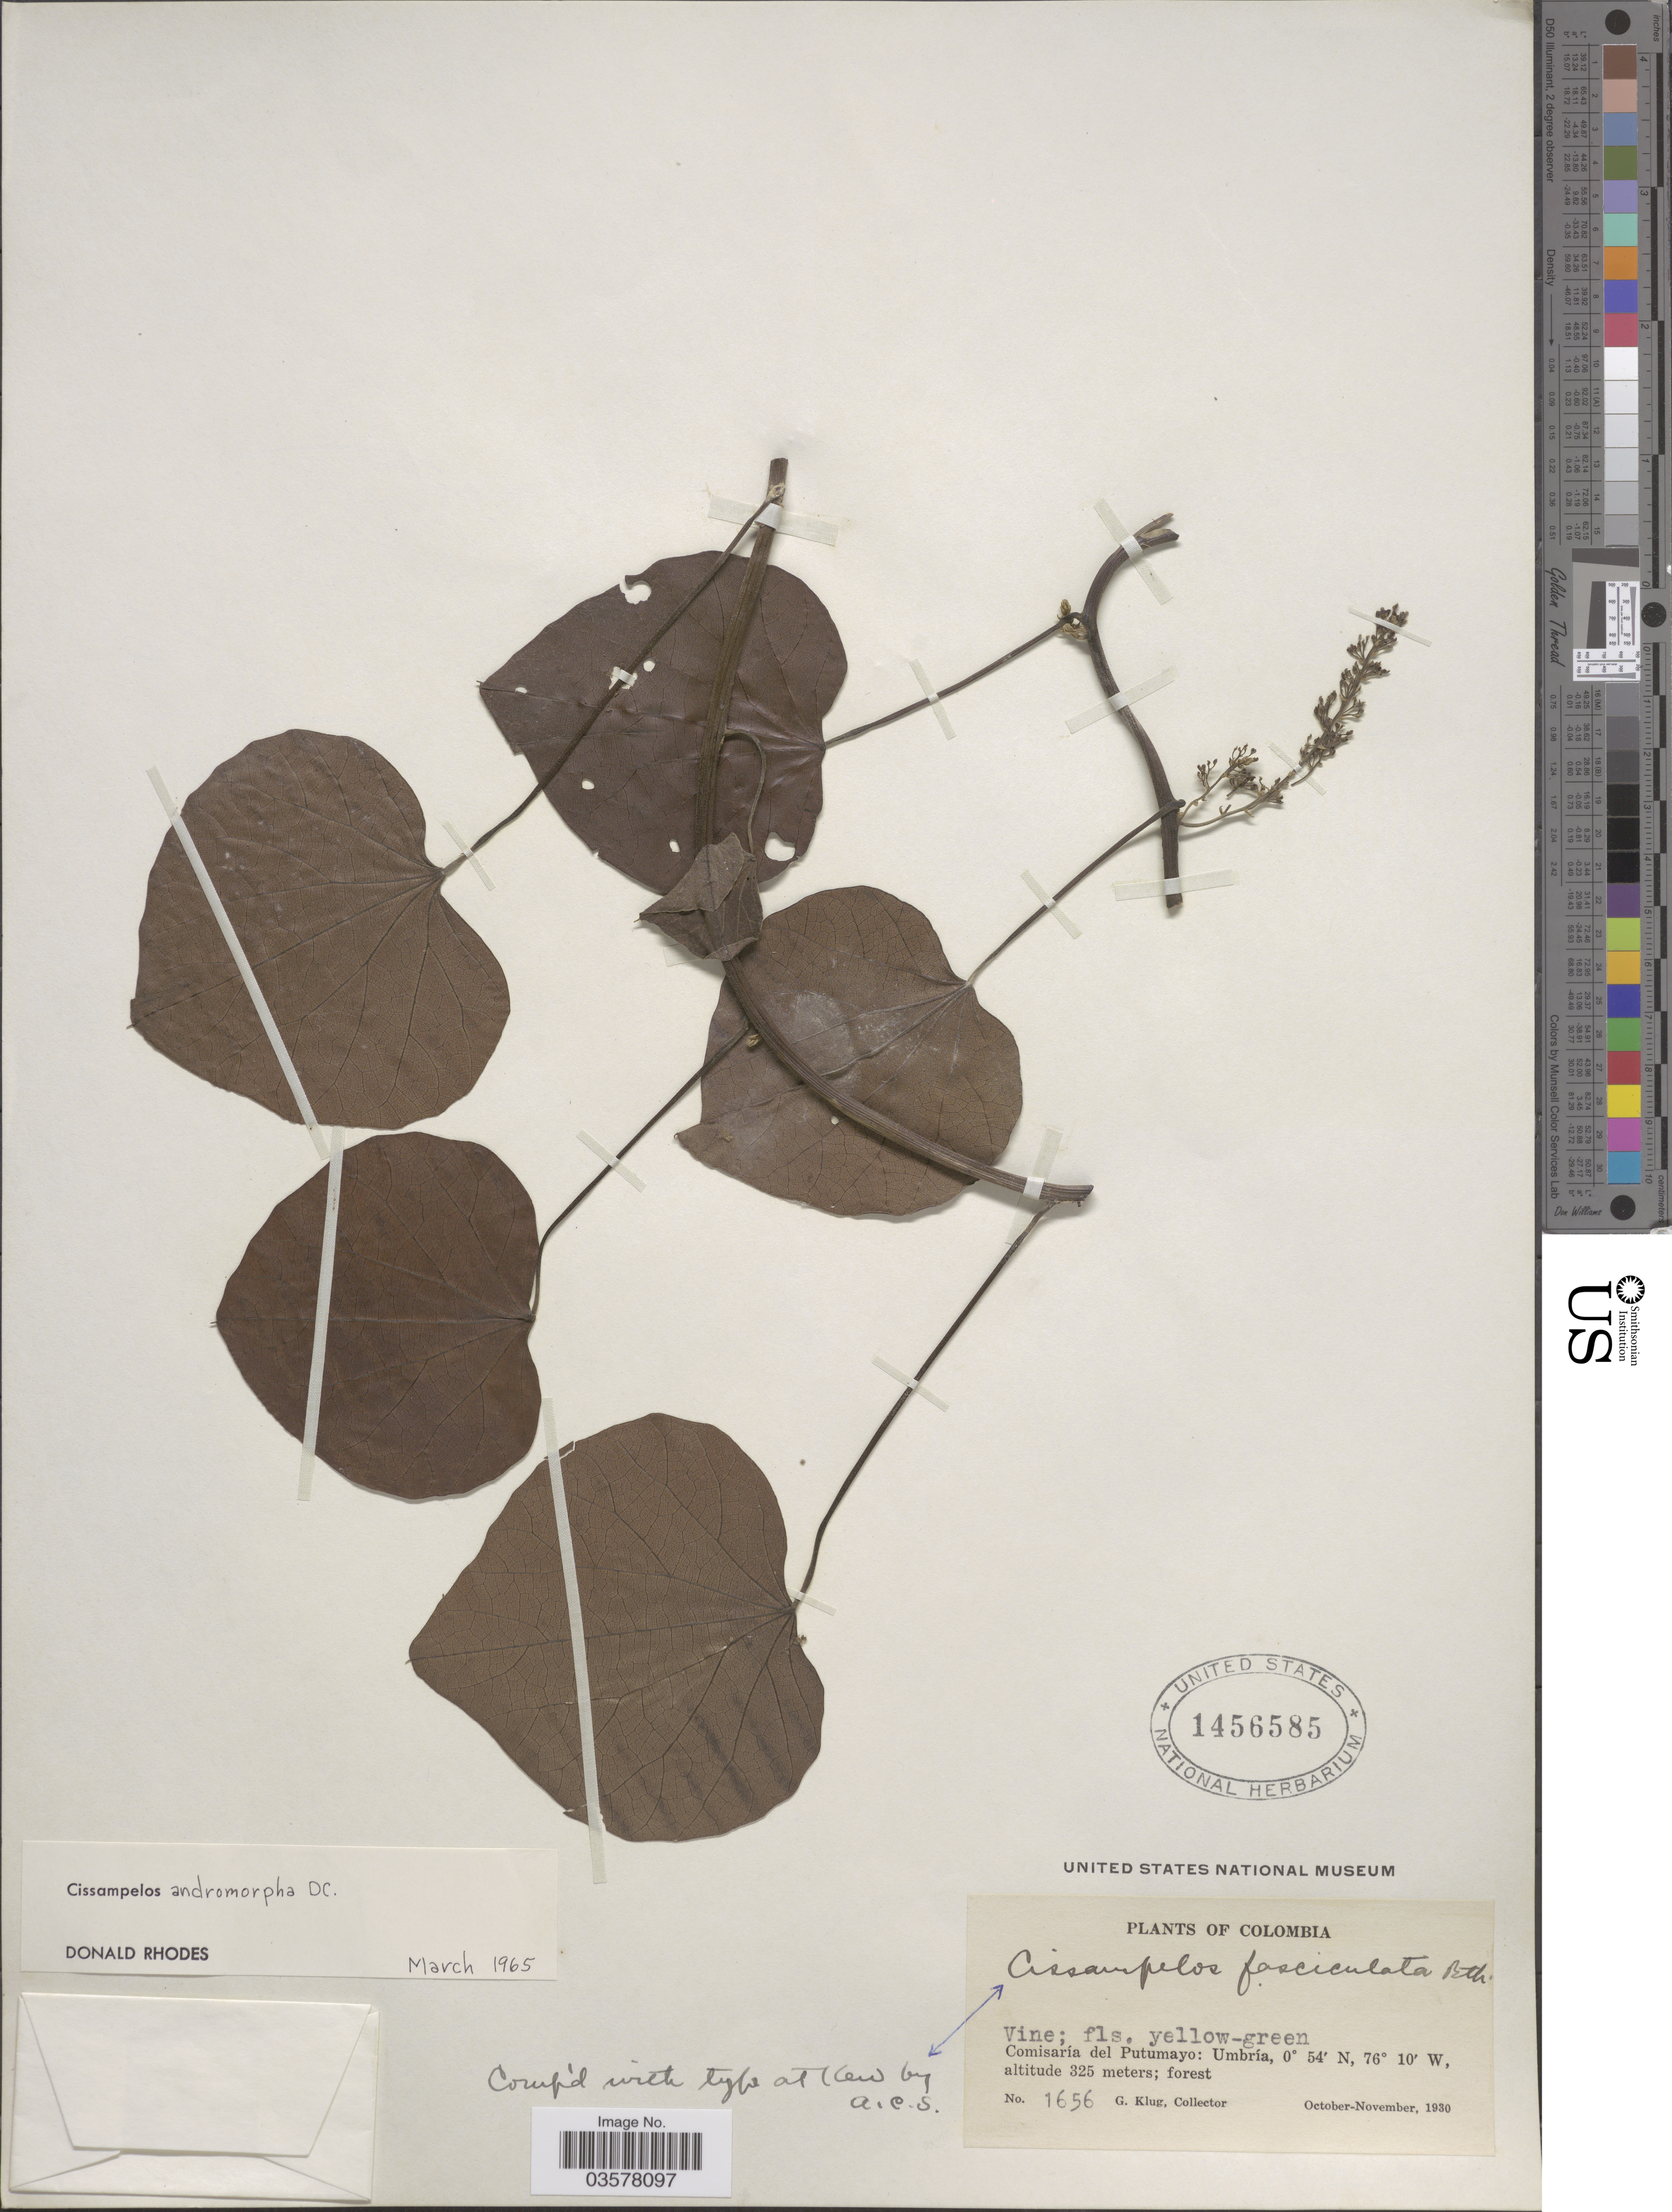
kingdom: Plantae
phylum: Tracheophyta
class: Magnoliopsida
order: Ranunculales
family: Menispermaceae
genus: Cissampelos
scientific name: Cissampelos andromorpha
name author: DC.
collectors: G. Klug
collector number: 1656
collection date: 1930-10/1930-11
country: Colombia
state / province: Putumayo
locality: Comisaría del Putumayo: Umbría.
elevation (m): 325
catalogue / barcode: US 1456585